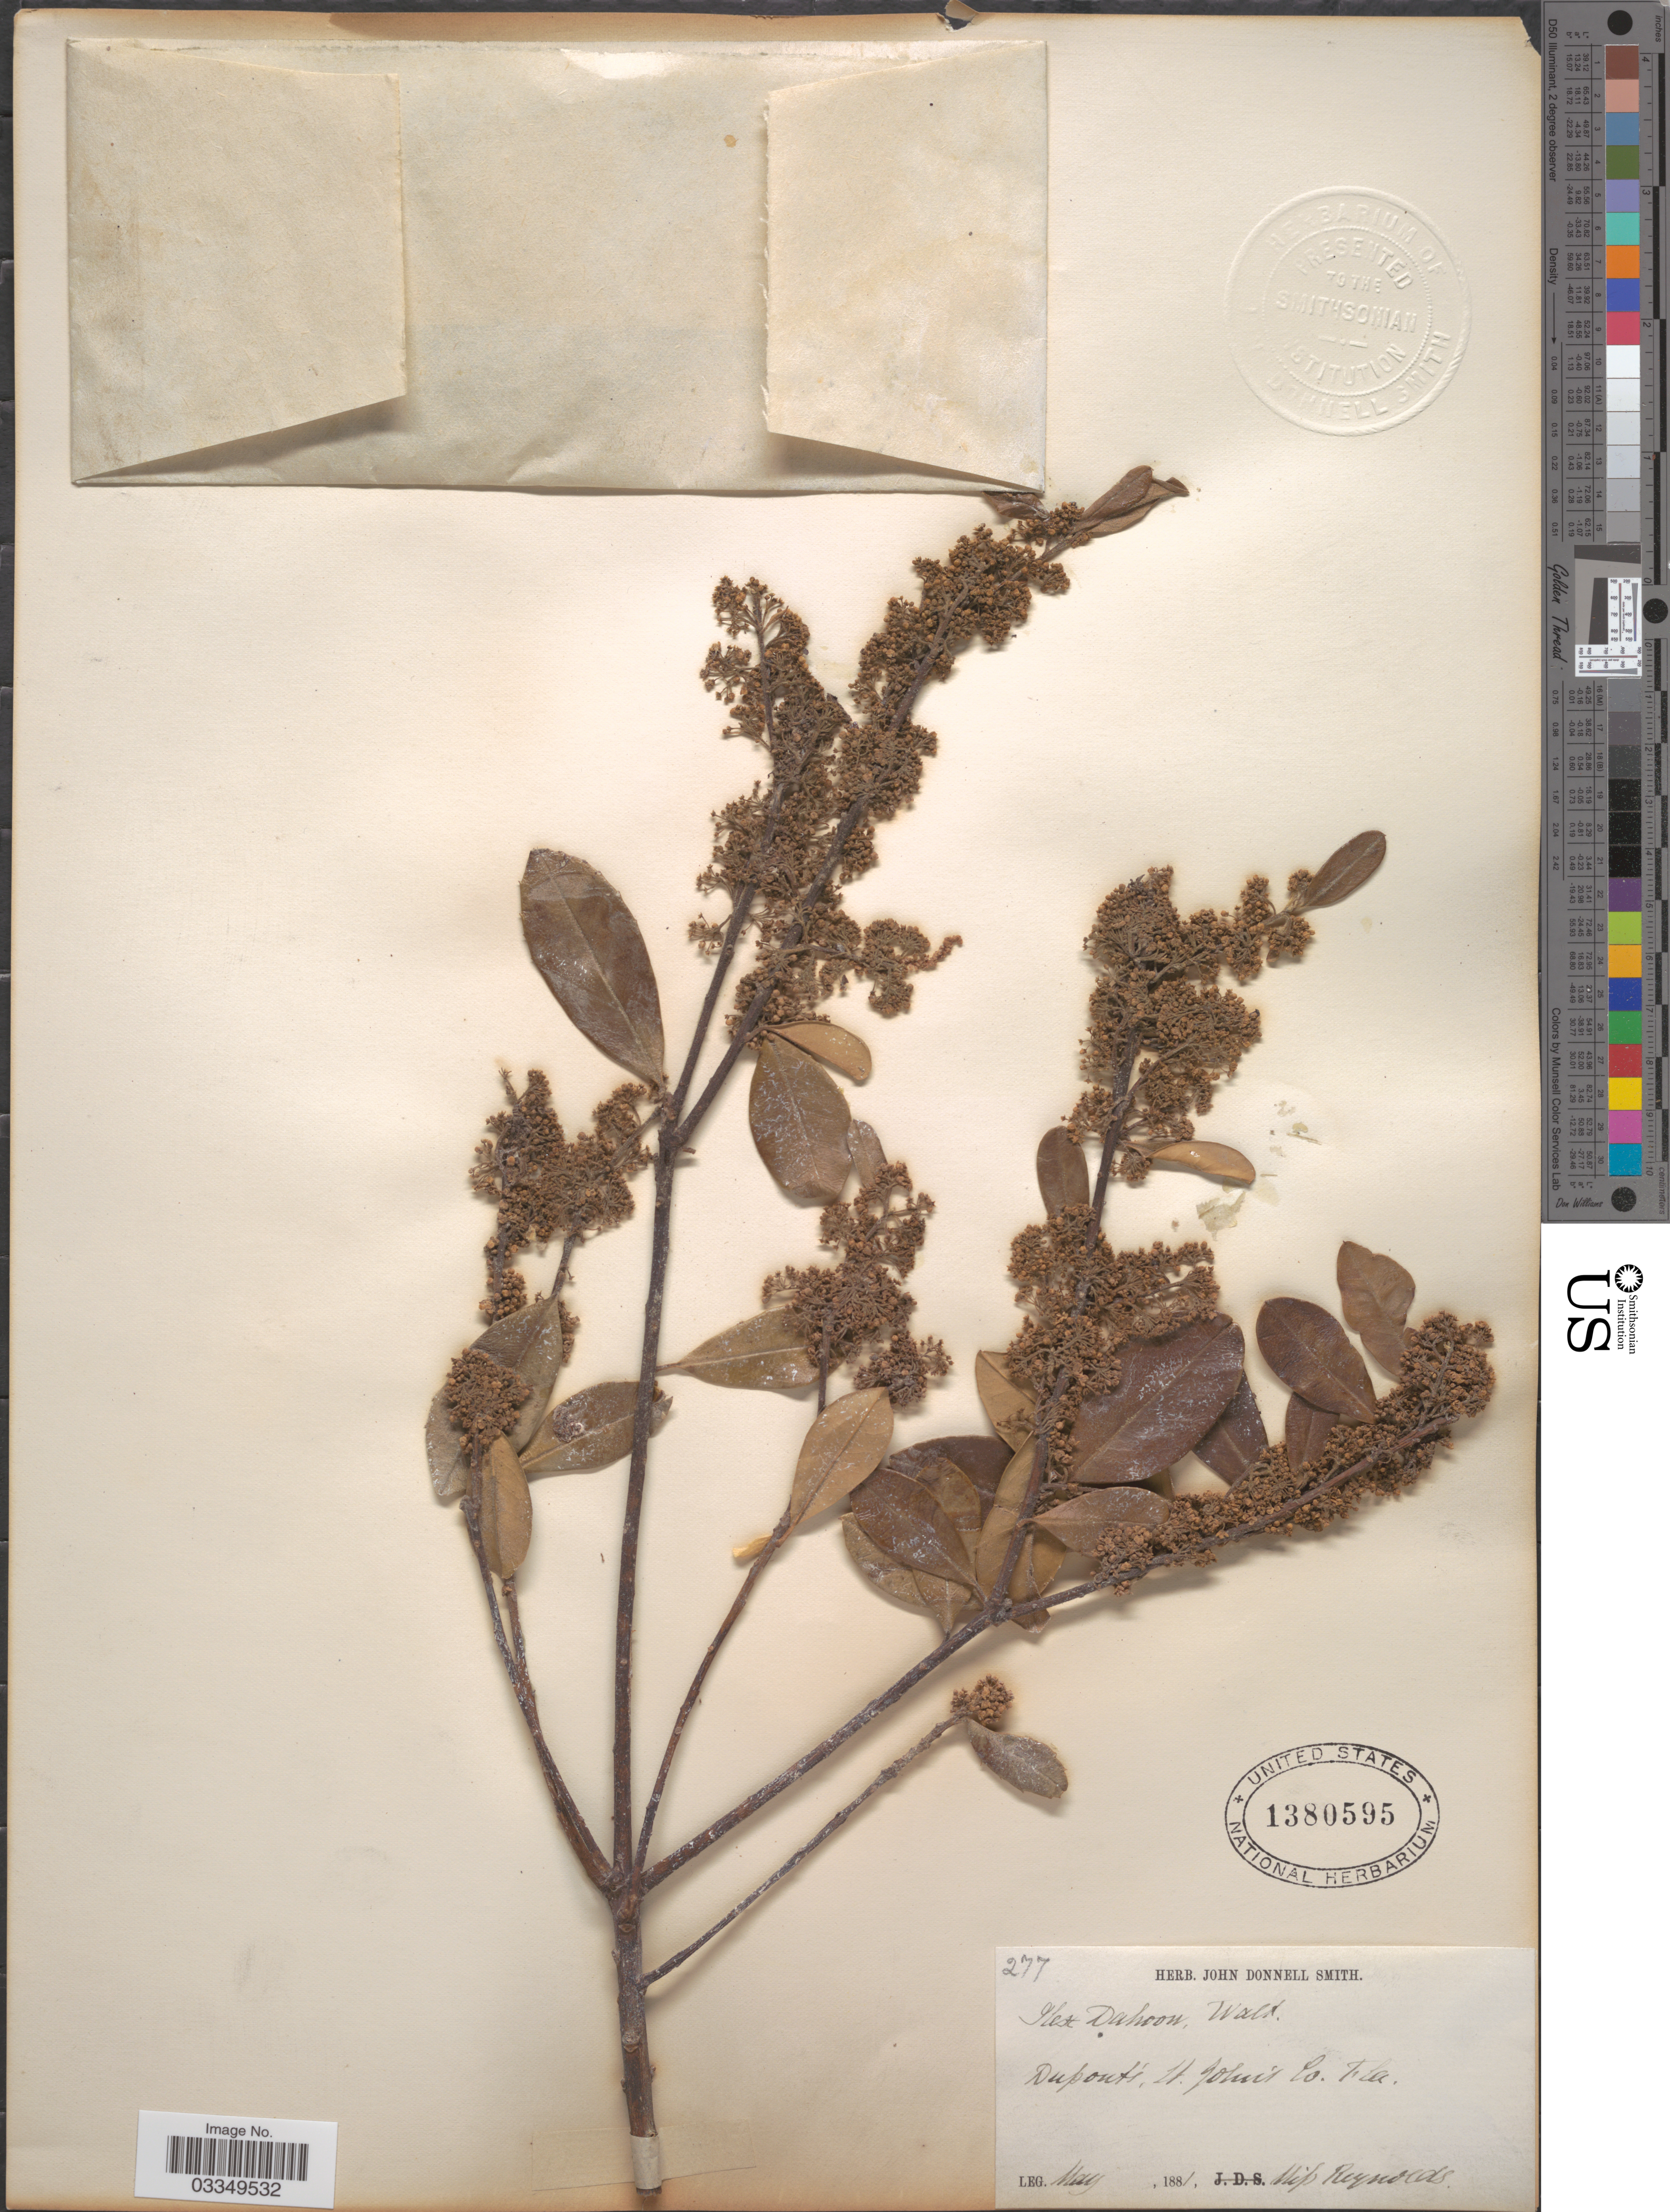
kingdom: Plantae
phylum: Tracheophyta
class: Magnoliopsida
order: Aquifoliales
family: Aquifoliaceae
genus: Ilex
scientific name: Ilex cassine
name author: L.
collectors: Miss Reynolds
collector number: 277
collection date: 1881-05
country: United States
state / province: Florida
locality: Dupont's, St. John's Co.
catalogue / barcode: US 1380595